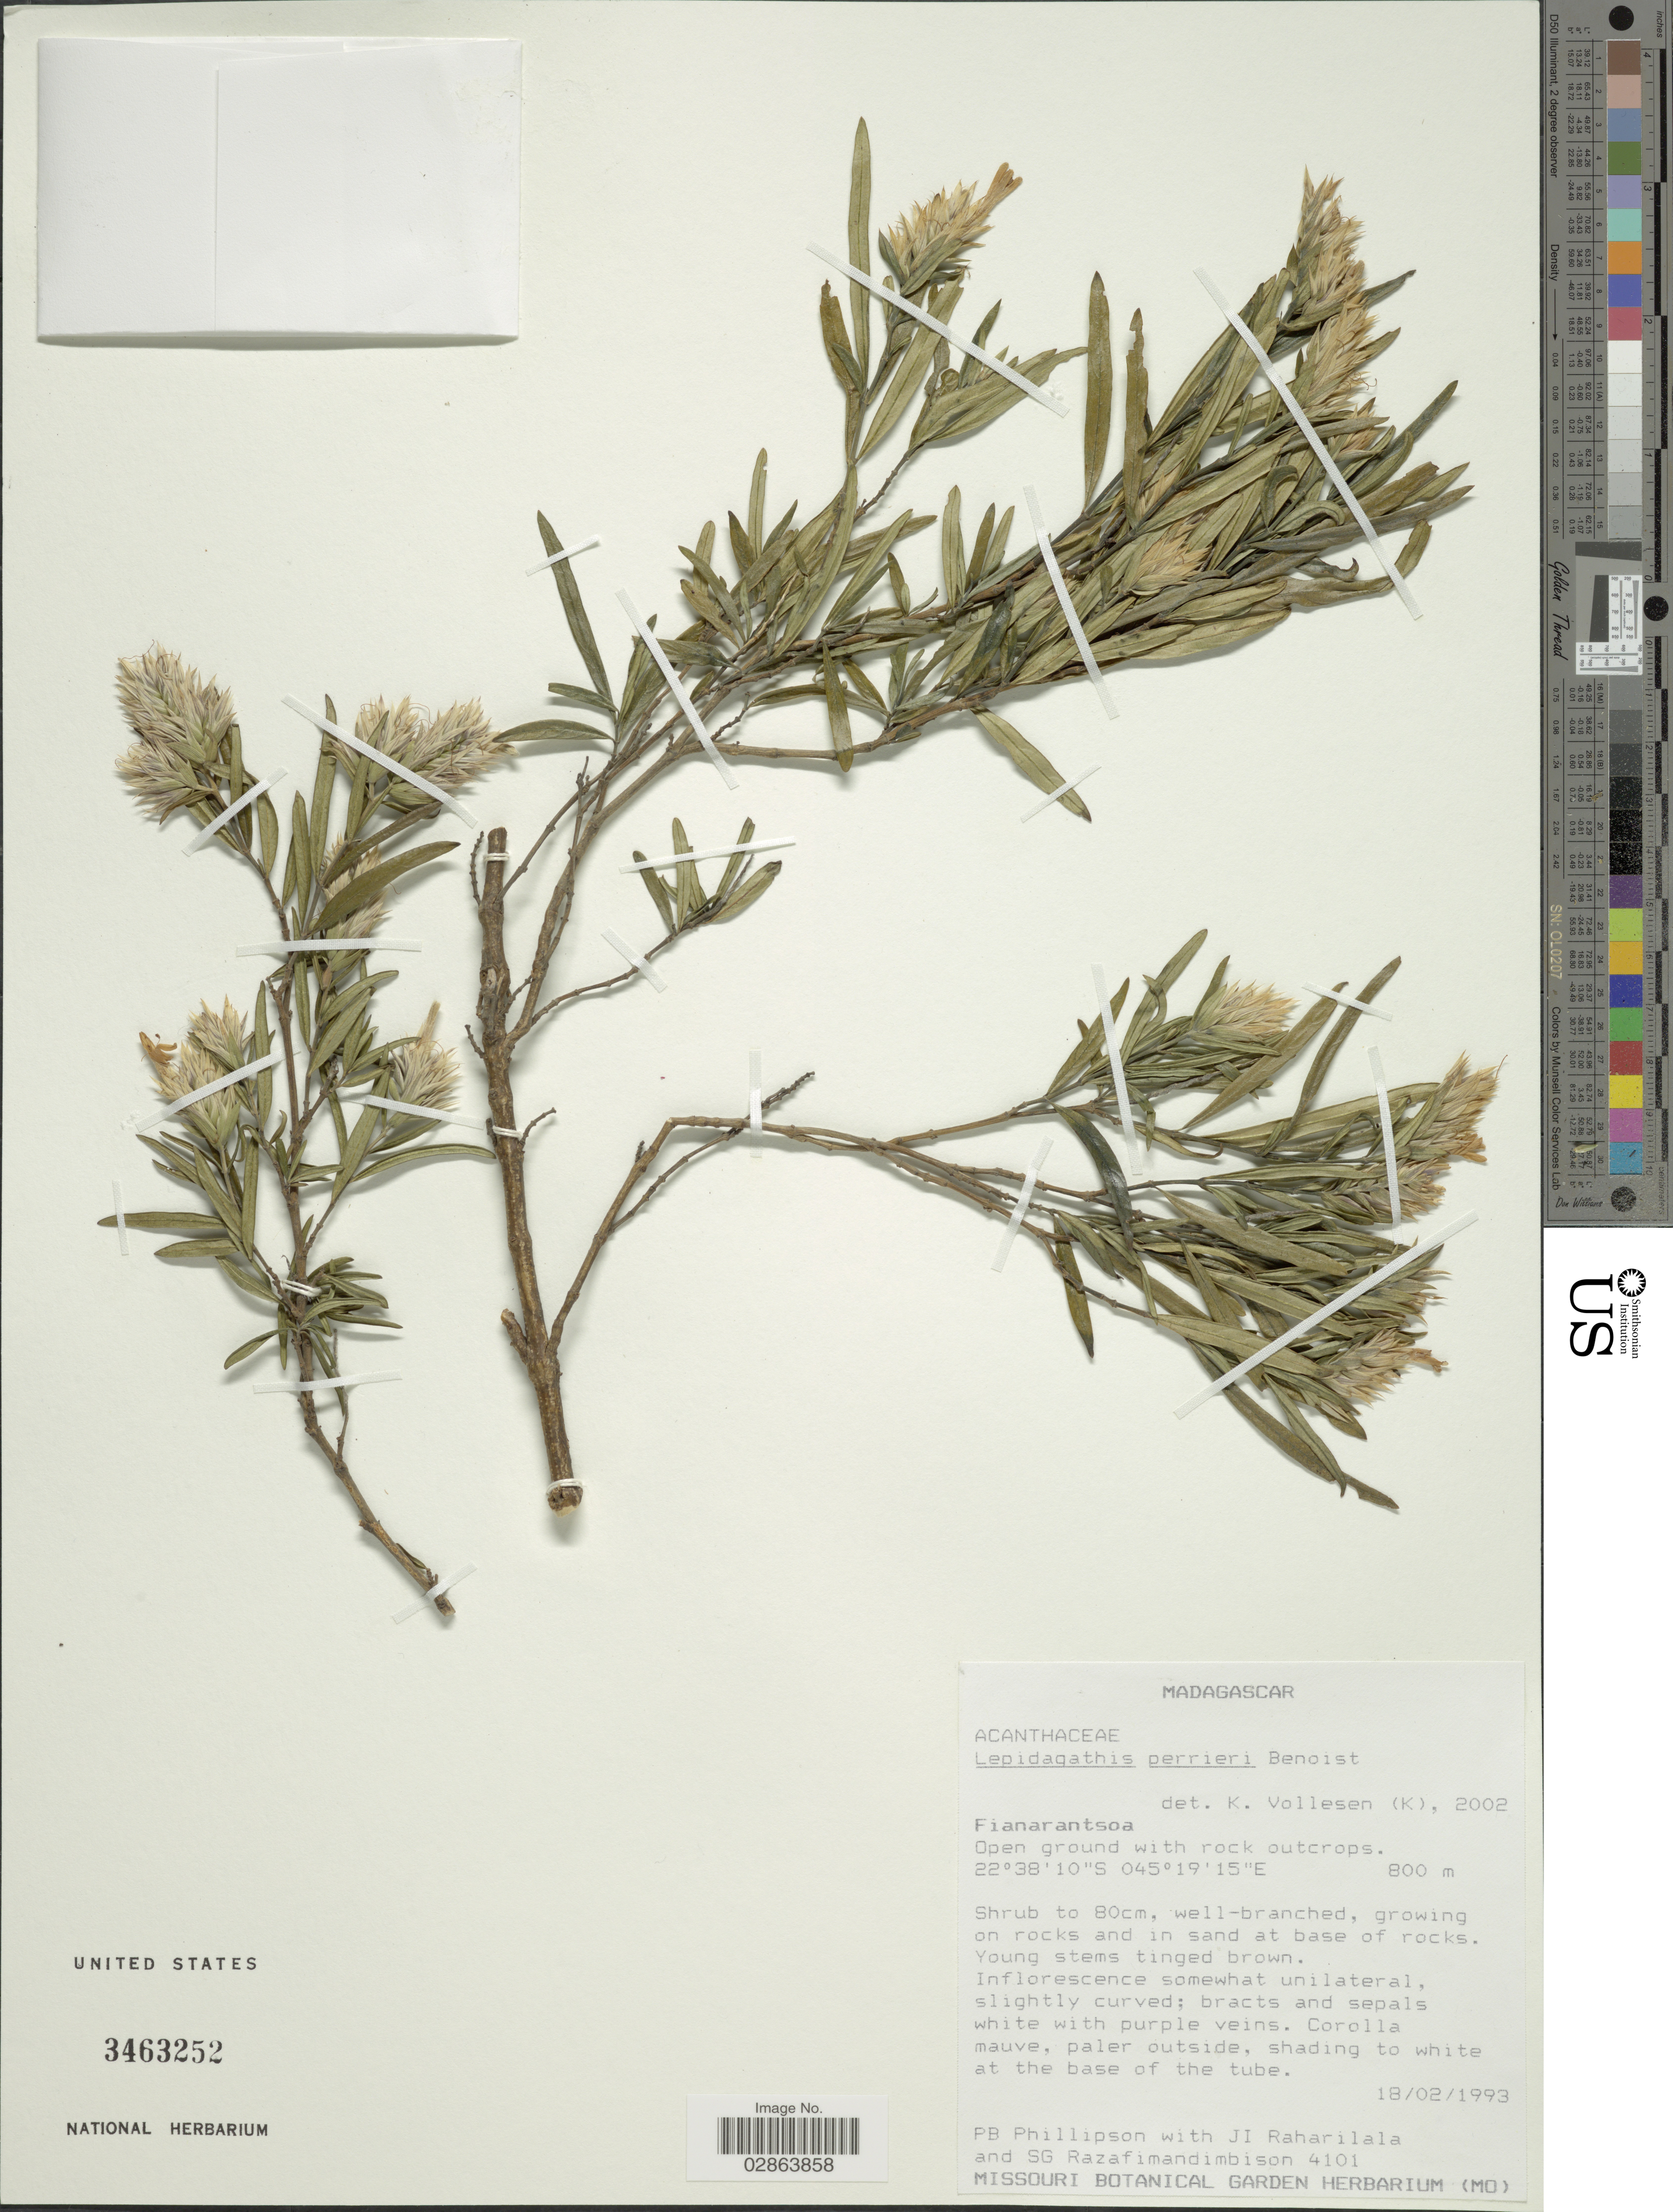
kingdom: Plantae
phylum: Tracheophyta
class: Magnoliopsida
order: Lamiales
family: Acanthaceae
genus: Lepidagathis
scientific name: Lepidagathis perrieri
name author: Benoist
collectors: P. B. Phillipson, J. I. Raharilala & S. G. Razafimandimbison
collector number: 4101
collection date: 1993-02-18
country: Madagascar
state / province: Ihorombe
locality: Open ground with rock outcrops.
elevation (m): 800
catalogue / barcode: US 3463252